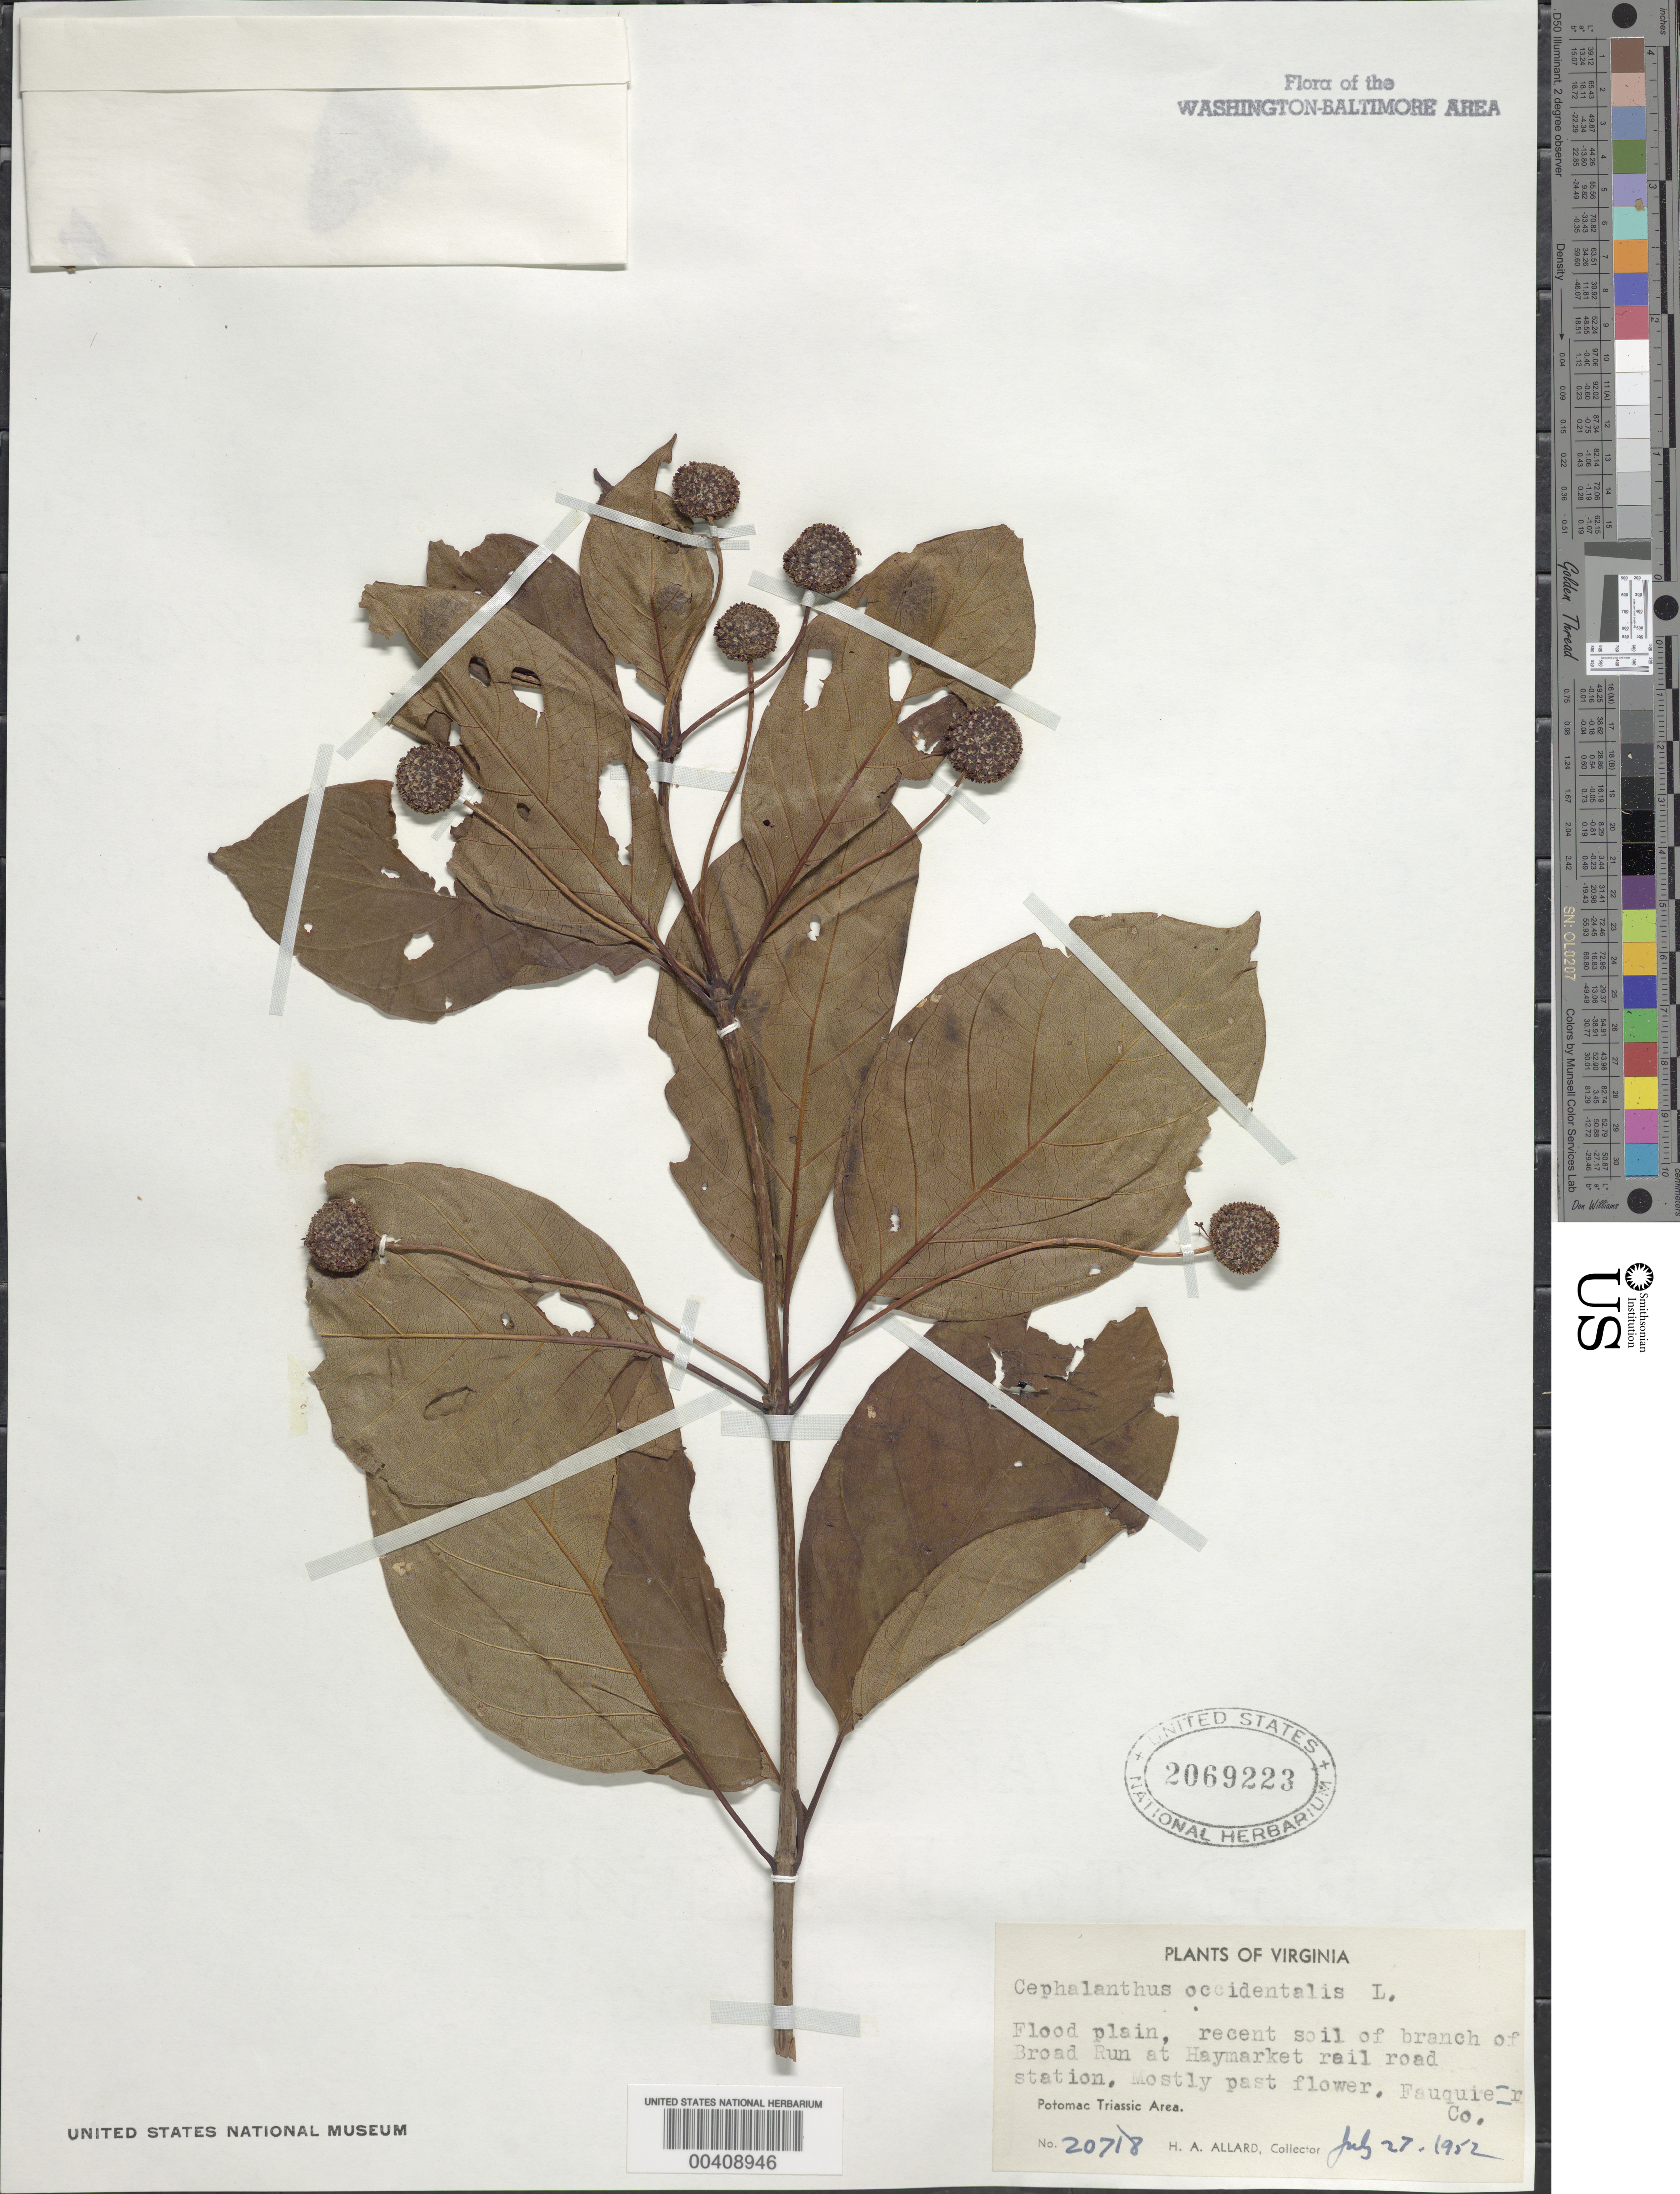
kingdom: Plantae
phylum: Tracheophyta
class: Magnoliopsida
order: Gentianales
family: Rubiaceae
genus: Cephalanthus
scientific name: Cephalanthus occidentalis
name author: L.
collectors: H. A. Allard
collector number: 20718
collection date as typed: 27 Jul 1952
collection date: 1952-07-27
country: United States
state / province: Virginia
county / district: Fauquier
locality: Broad Run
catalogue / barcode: US 2069223